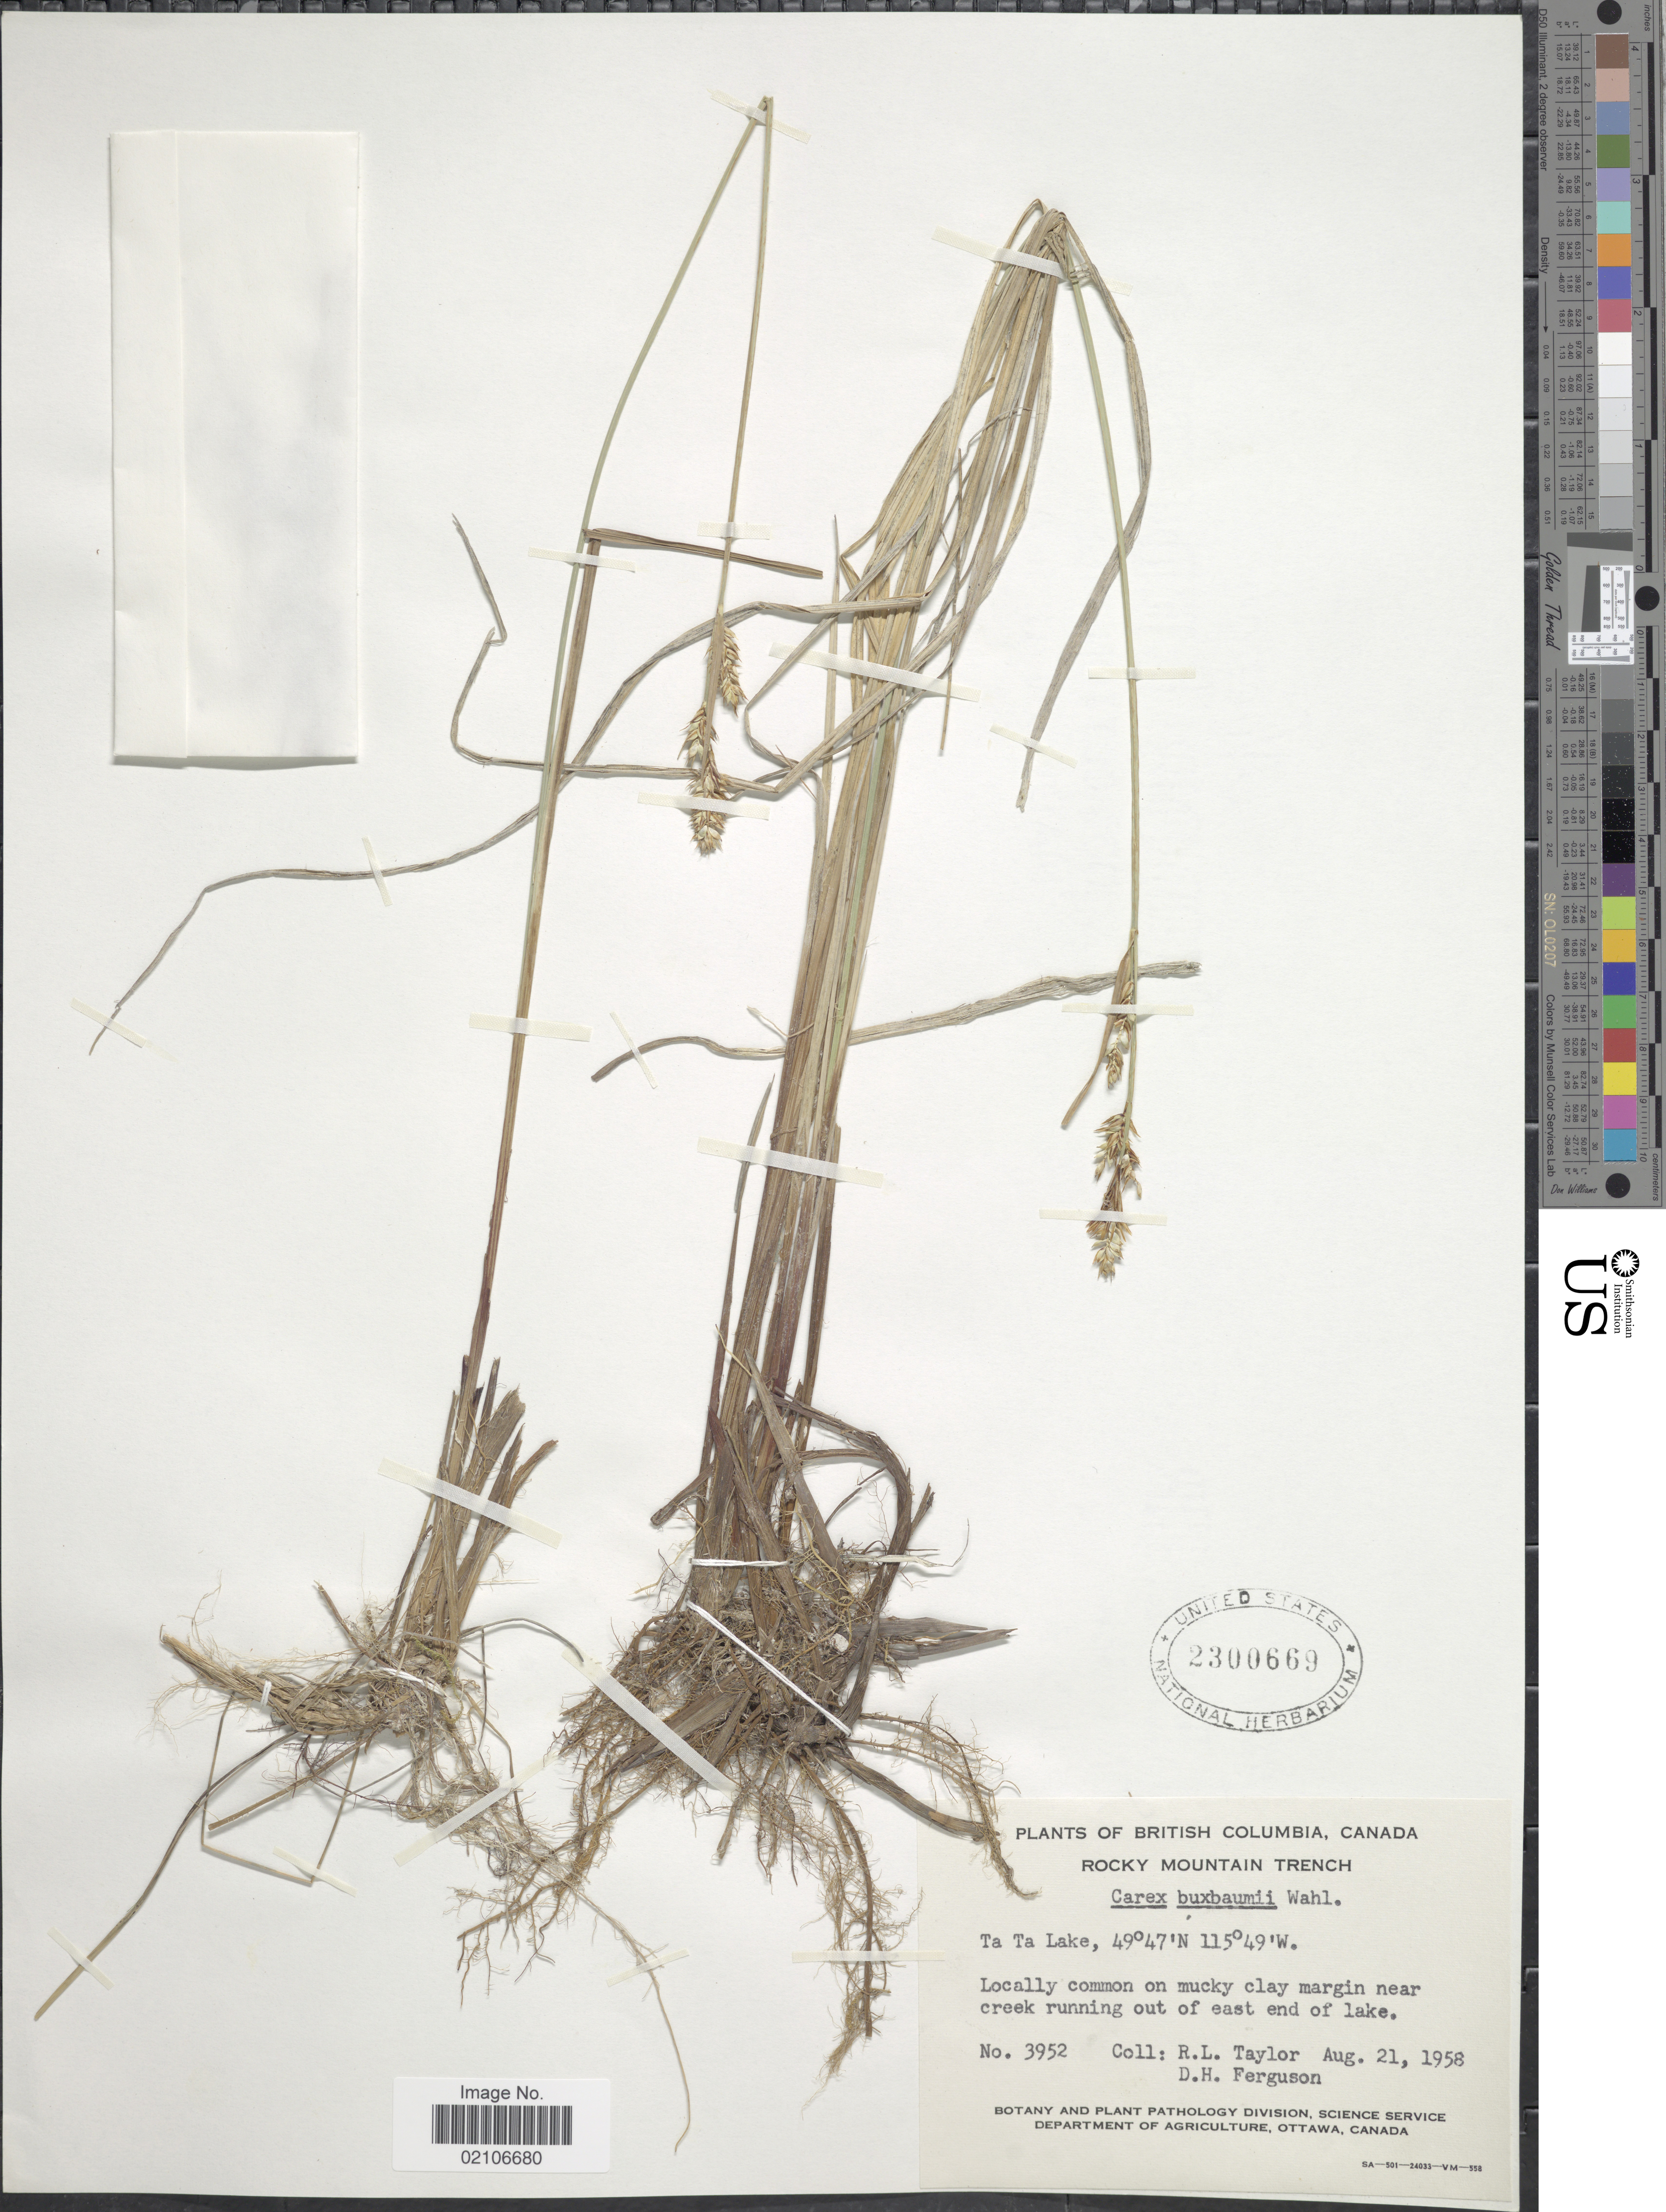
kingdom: Plantae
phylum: Tracheophyta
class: Liliopsida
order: Poales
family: Cyperaceae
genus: Carex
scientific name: Carex buxbaumii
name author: Wahlenb.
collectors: R. Taylor & D. Ferguson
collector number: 3952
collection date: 1958-08-21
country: Canada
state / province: British Columbia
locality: Rocky Mountain Trench. Locally common on mucky clay margin near creek running out of east end of lake, Ta Ta Lake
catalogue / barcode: US 2300669